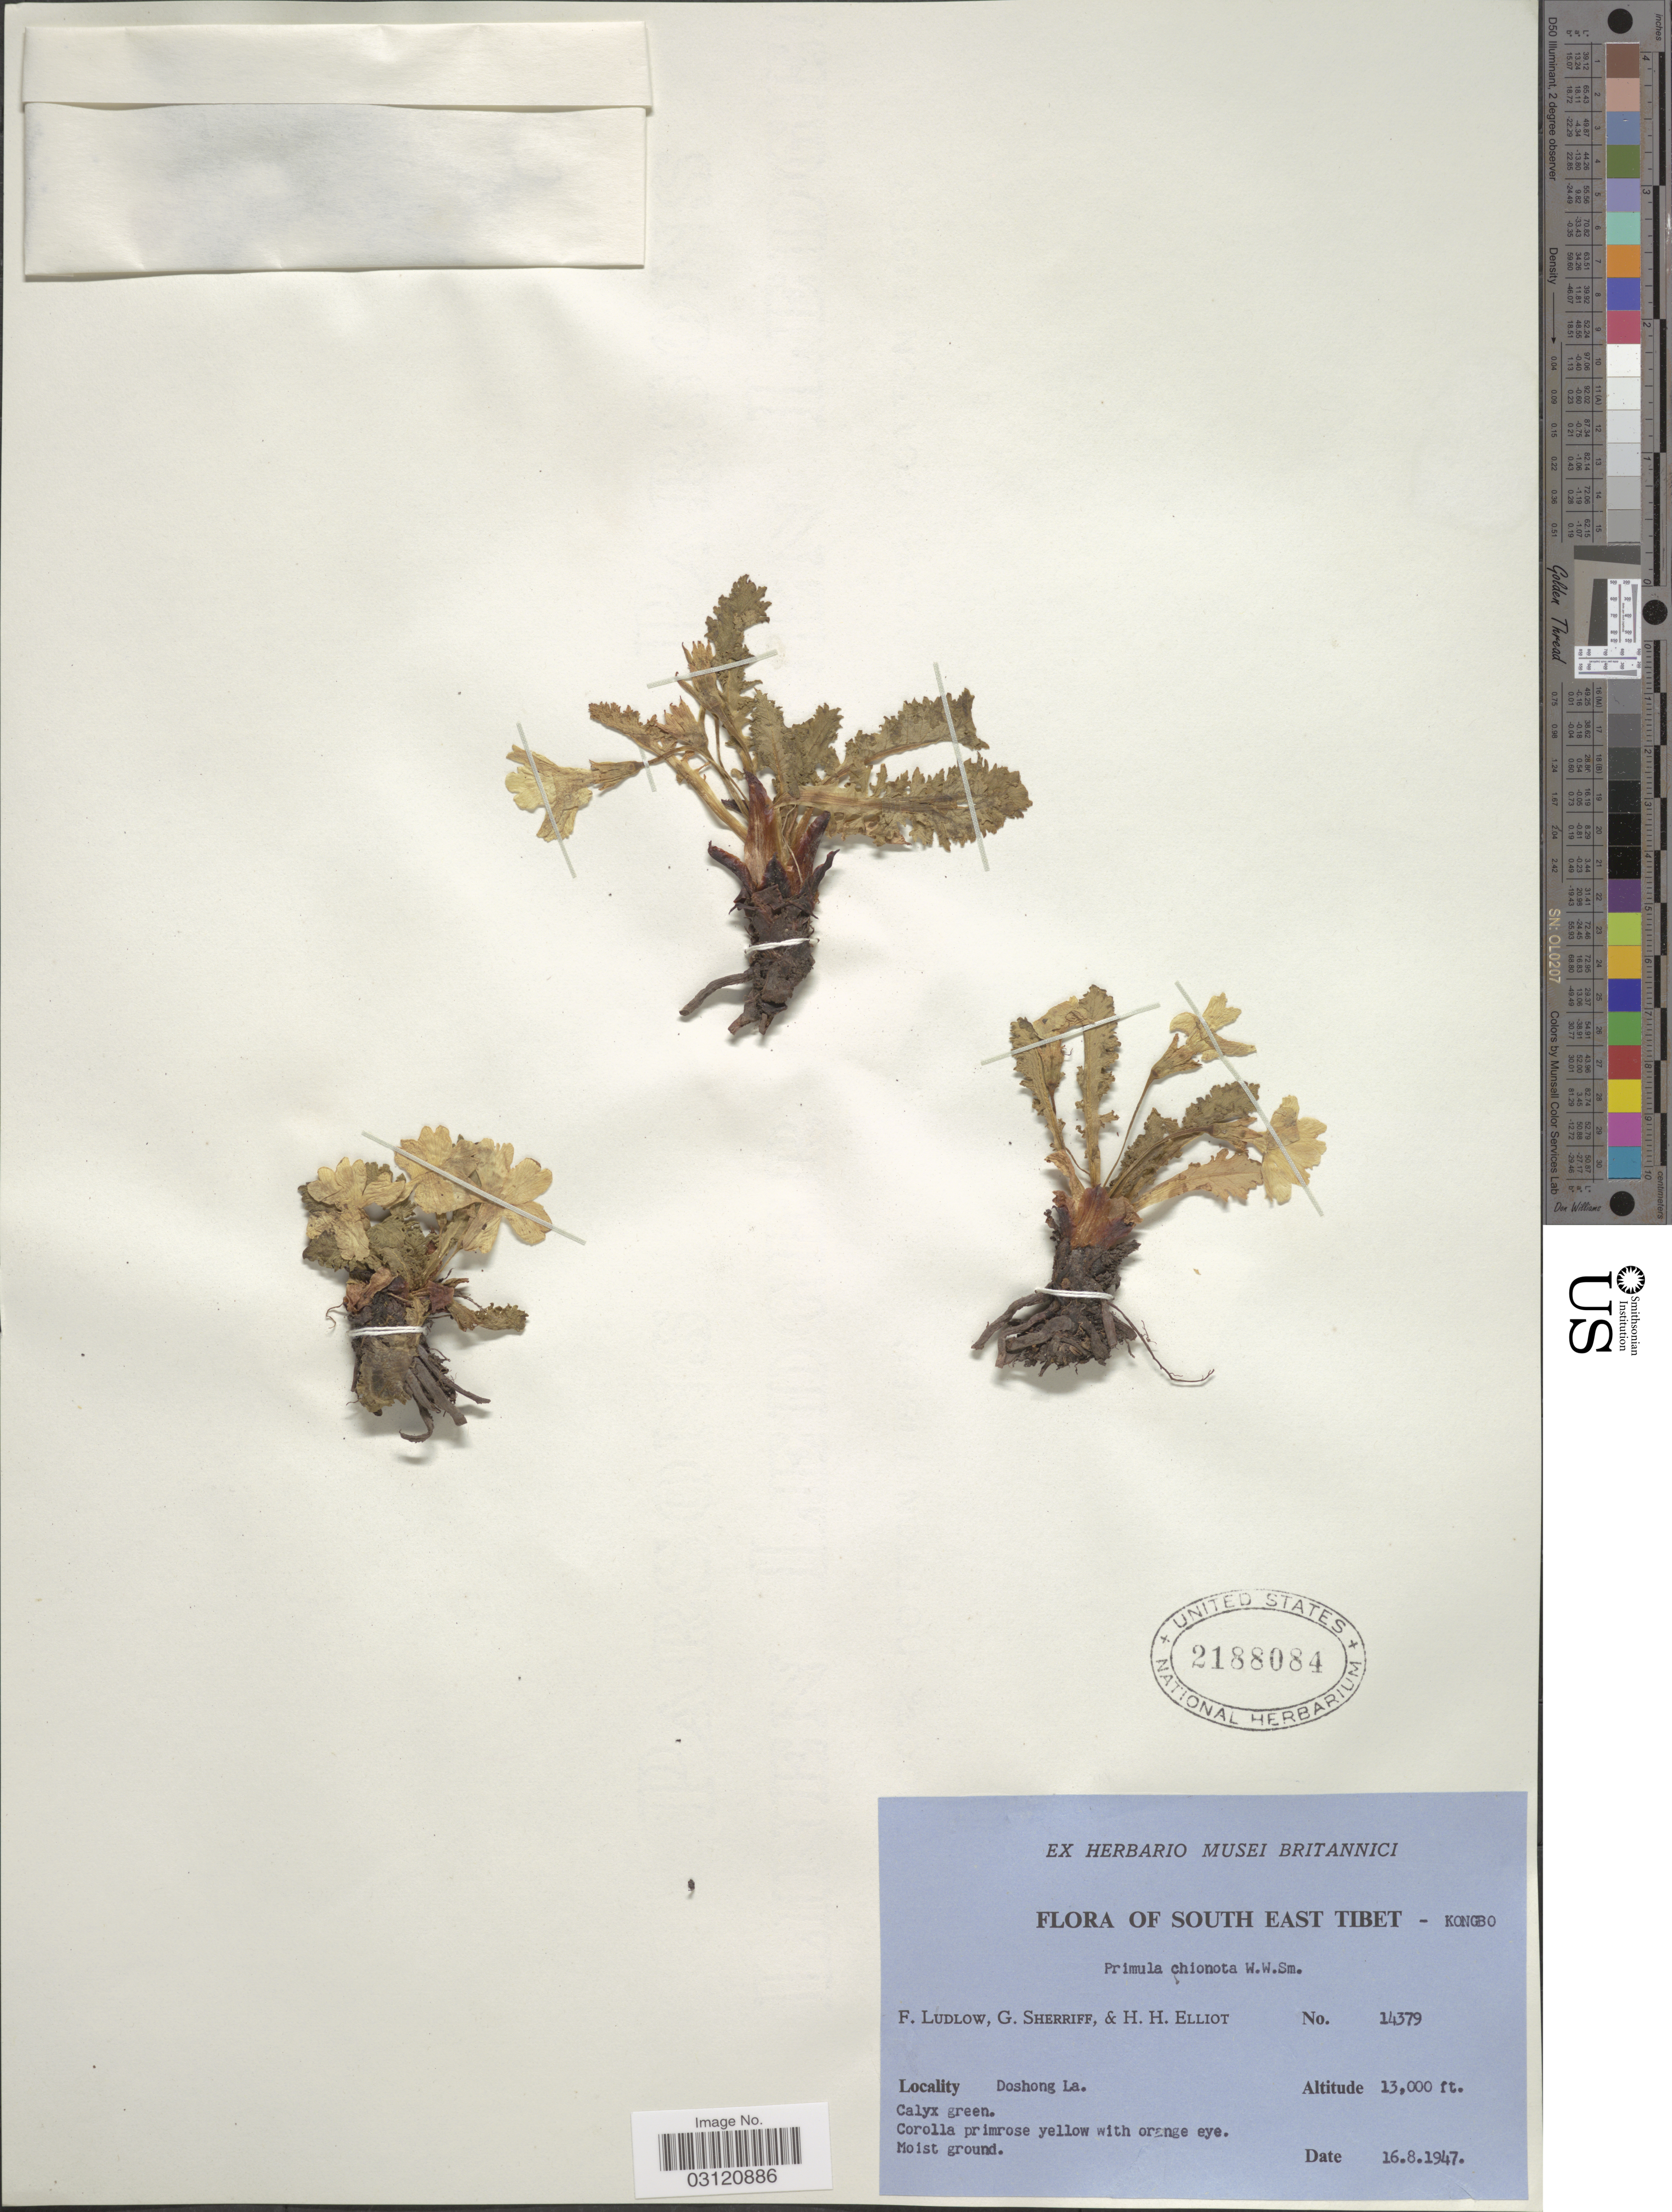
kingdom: Plantae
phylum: Tracheophyta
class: Magnoliopsida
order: Ericales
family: Primulaceae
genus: Primula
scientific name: Primula chionata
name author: W.W. Sm.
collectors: F. Ludlow, G. Sherriff & H. H. Elliot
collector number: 14379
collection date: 1947-08-16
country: China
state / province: Xizang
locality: Southeast Tibet - Kongbo. Doshong La.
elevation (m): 3962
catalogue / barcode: US 2188084